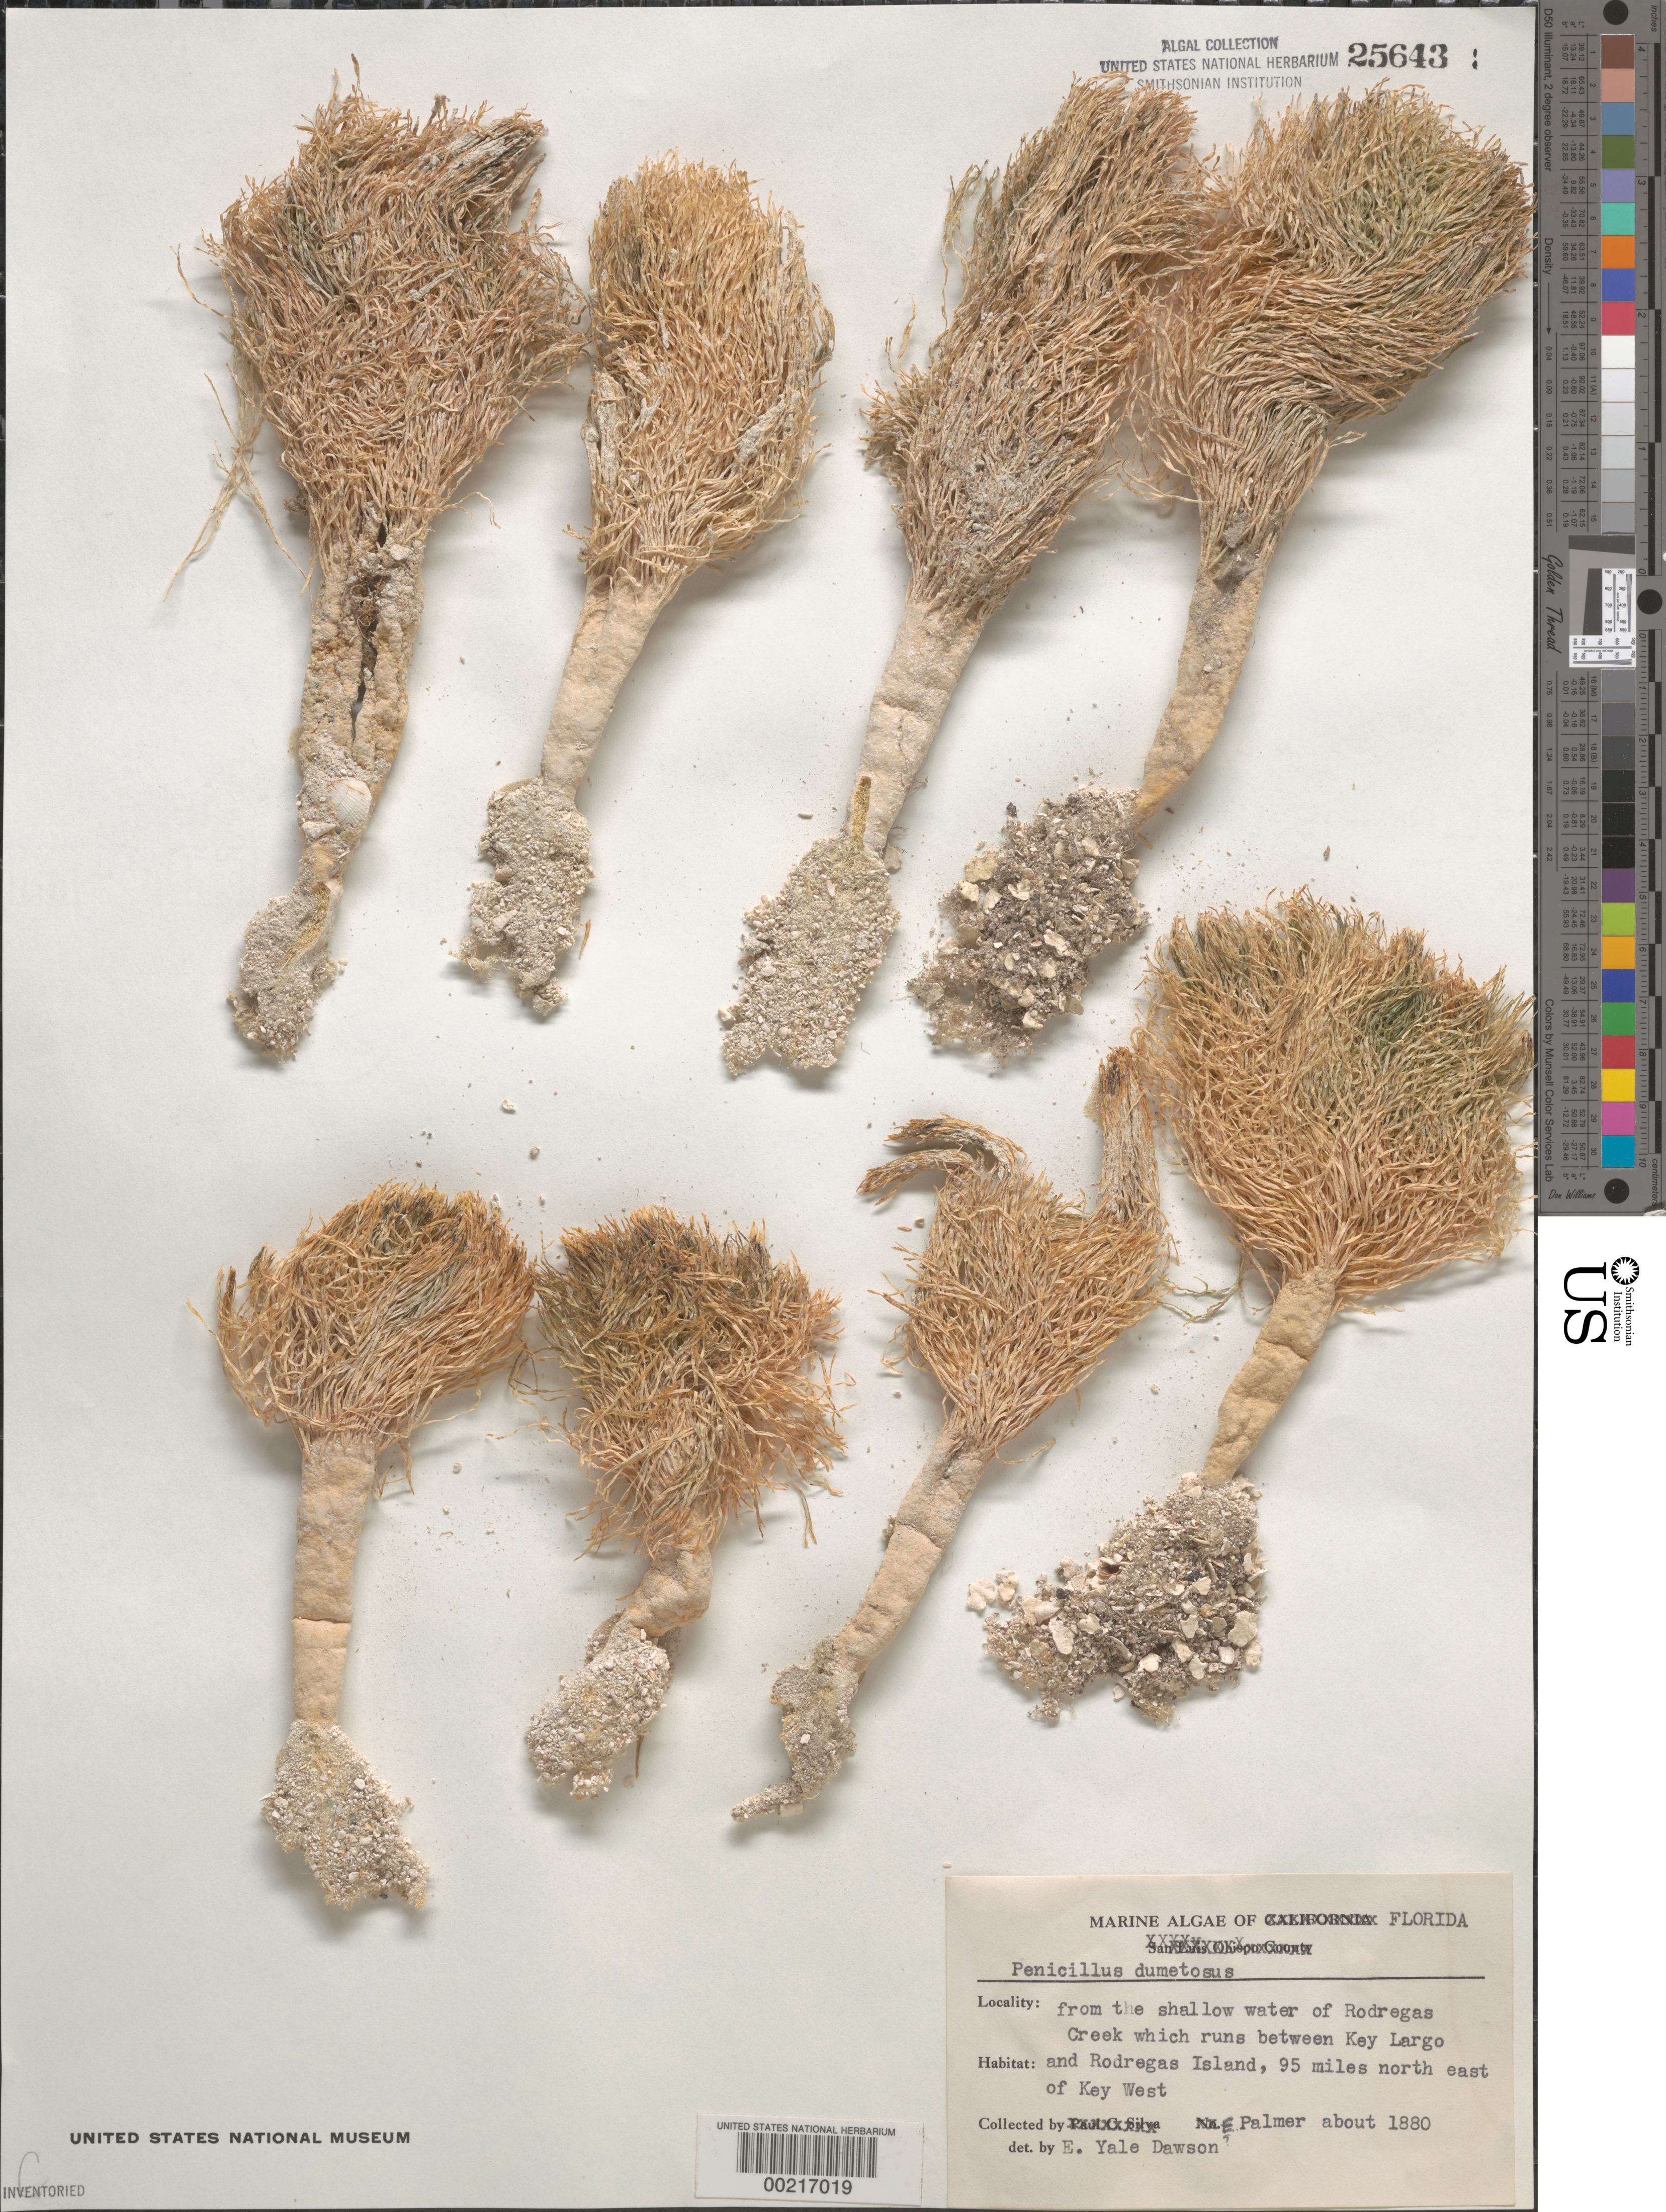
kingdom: Plantae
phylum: Chlorophyta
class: Ulvophyceae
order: Bryopsidales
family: Udoteaceae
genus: Penicillus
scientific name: Penicillus dumetosus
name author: (J.V.Lamouroux) Blainville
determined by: Dawson, E. Y.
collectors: E. Palmer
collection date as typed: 1880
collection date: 1880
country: United States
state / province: Florida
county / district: Monroe County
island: Florida Keys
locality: Rodregas Creek between Key Largo and Rodregas Key [Rodregas Island]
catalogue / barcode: US 25643